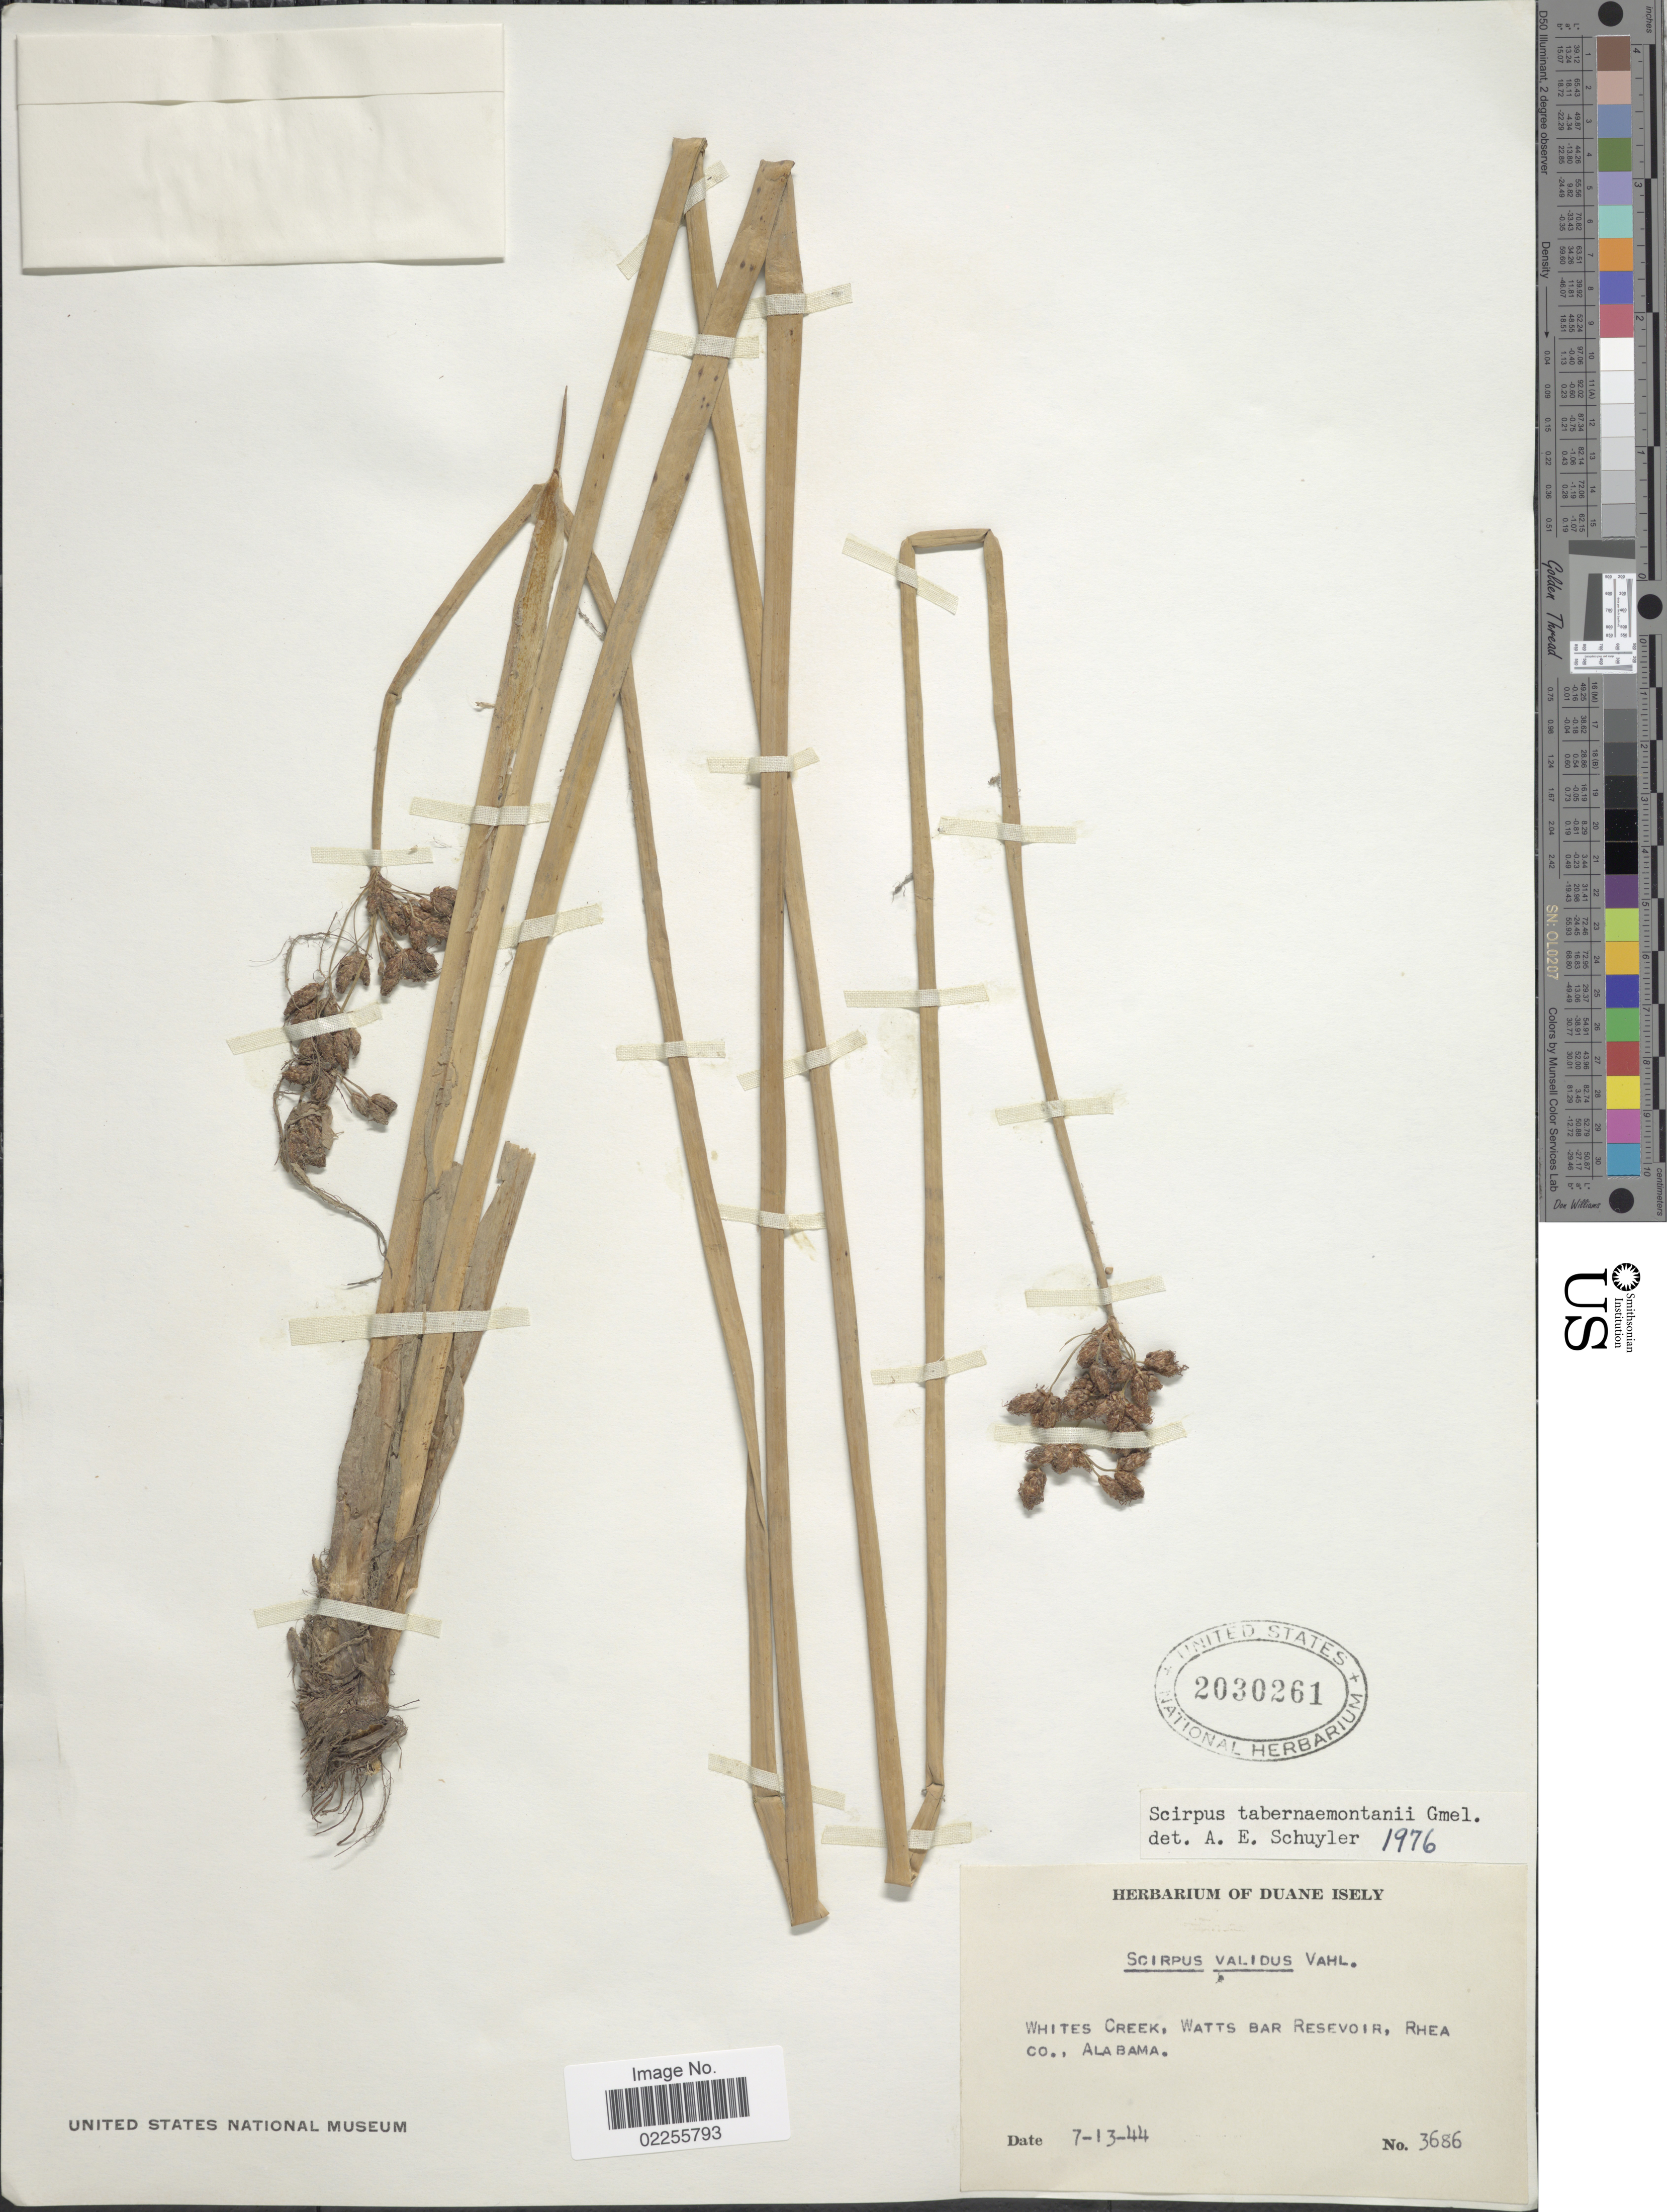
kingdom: Plantae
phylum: Tracheophyta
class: Liliopsida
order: Poales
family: Cyperaceae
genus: Schoenoplectus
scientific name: Schoenoplectus tabernaemontani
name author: (C.C. Gmel.) Palla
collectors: ex. herb. Duane Isely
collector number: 3686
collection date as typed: Transcribed d/m/y: 13/7/44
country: United States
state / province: Alabama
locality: Whites Creek, Watts Bar Reservoir, Rhea Co.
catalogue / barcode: US 2030261